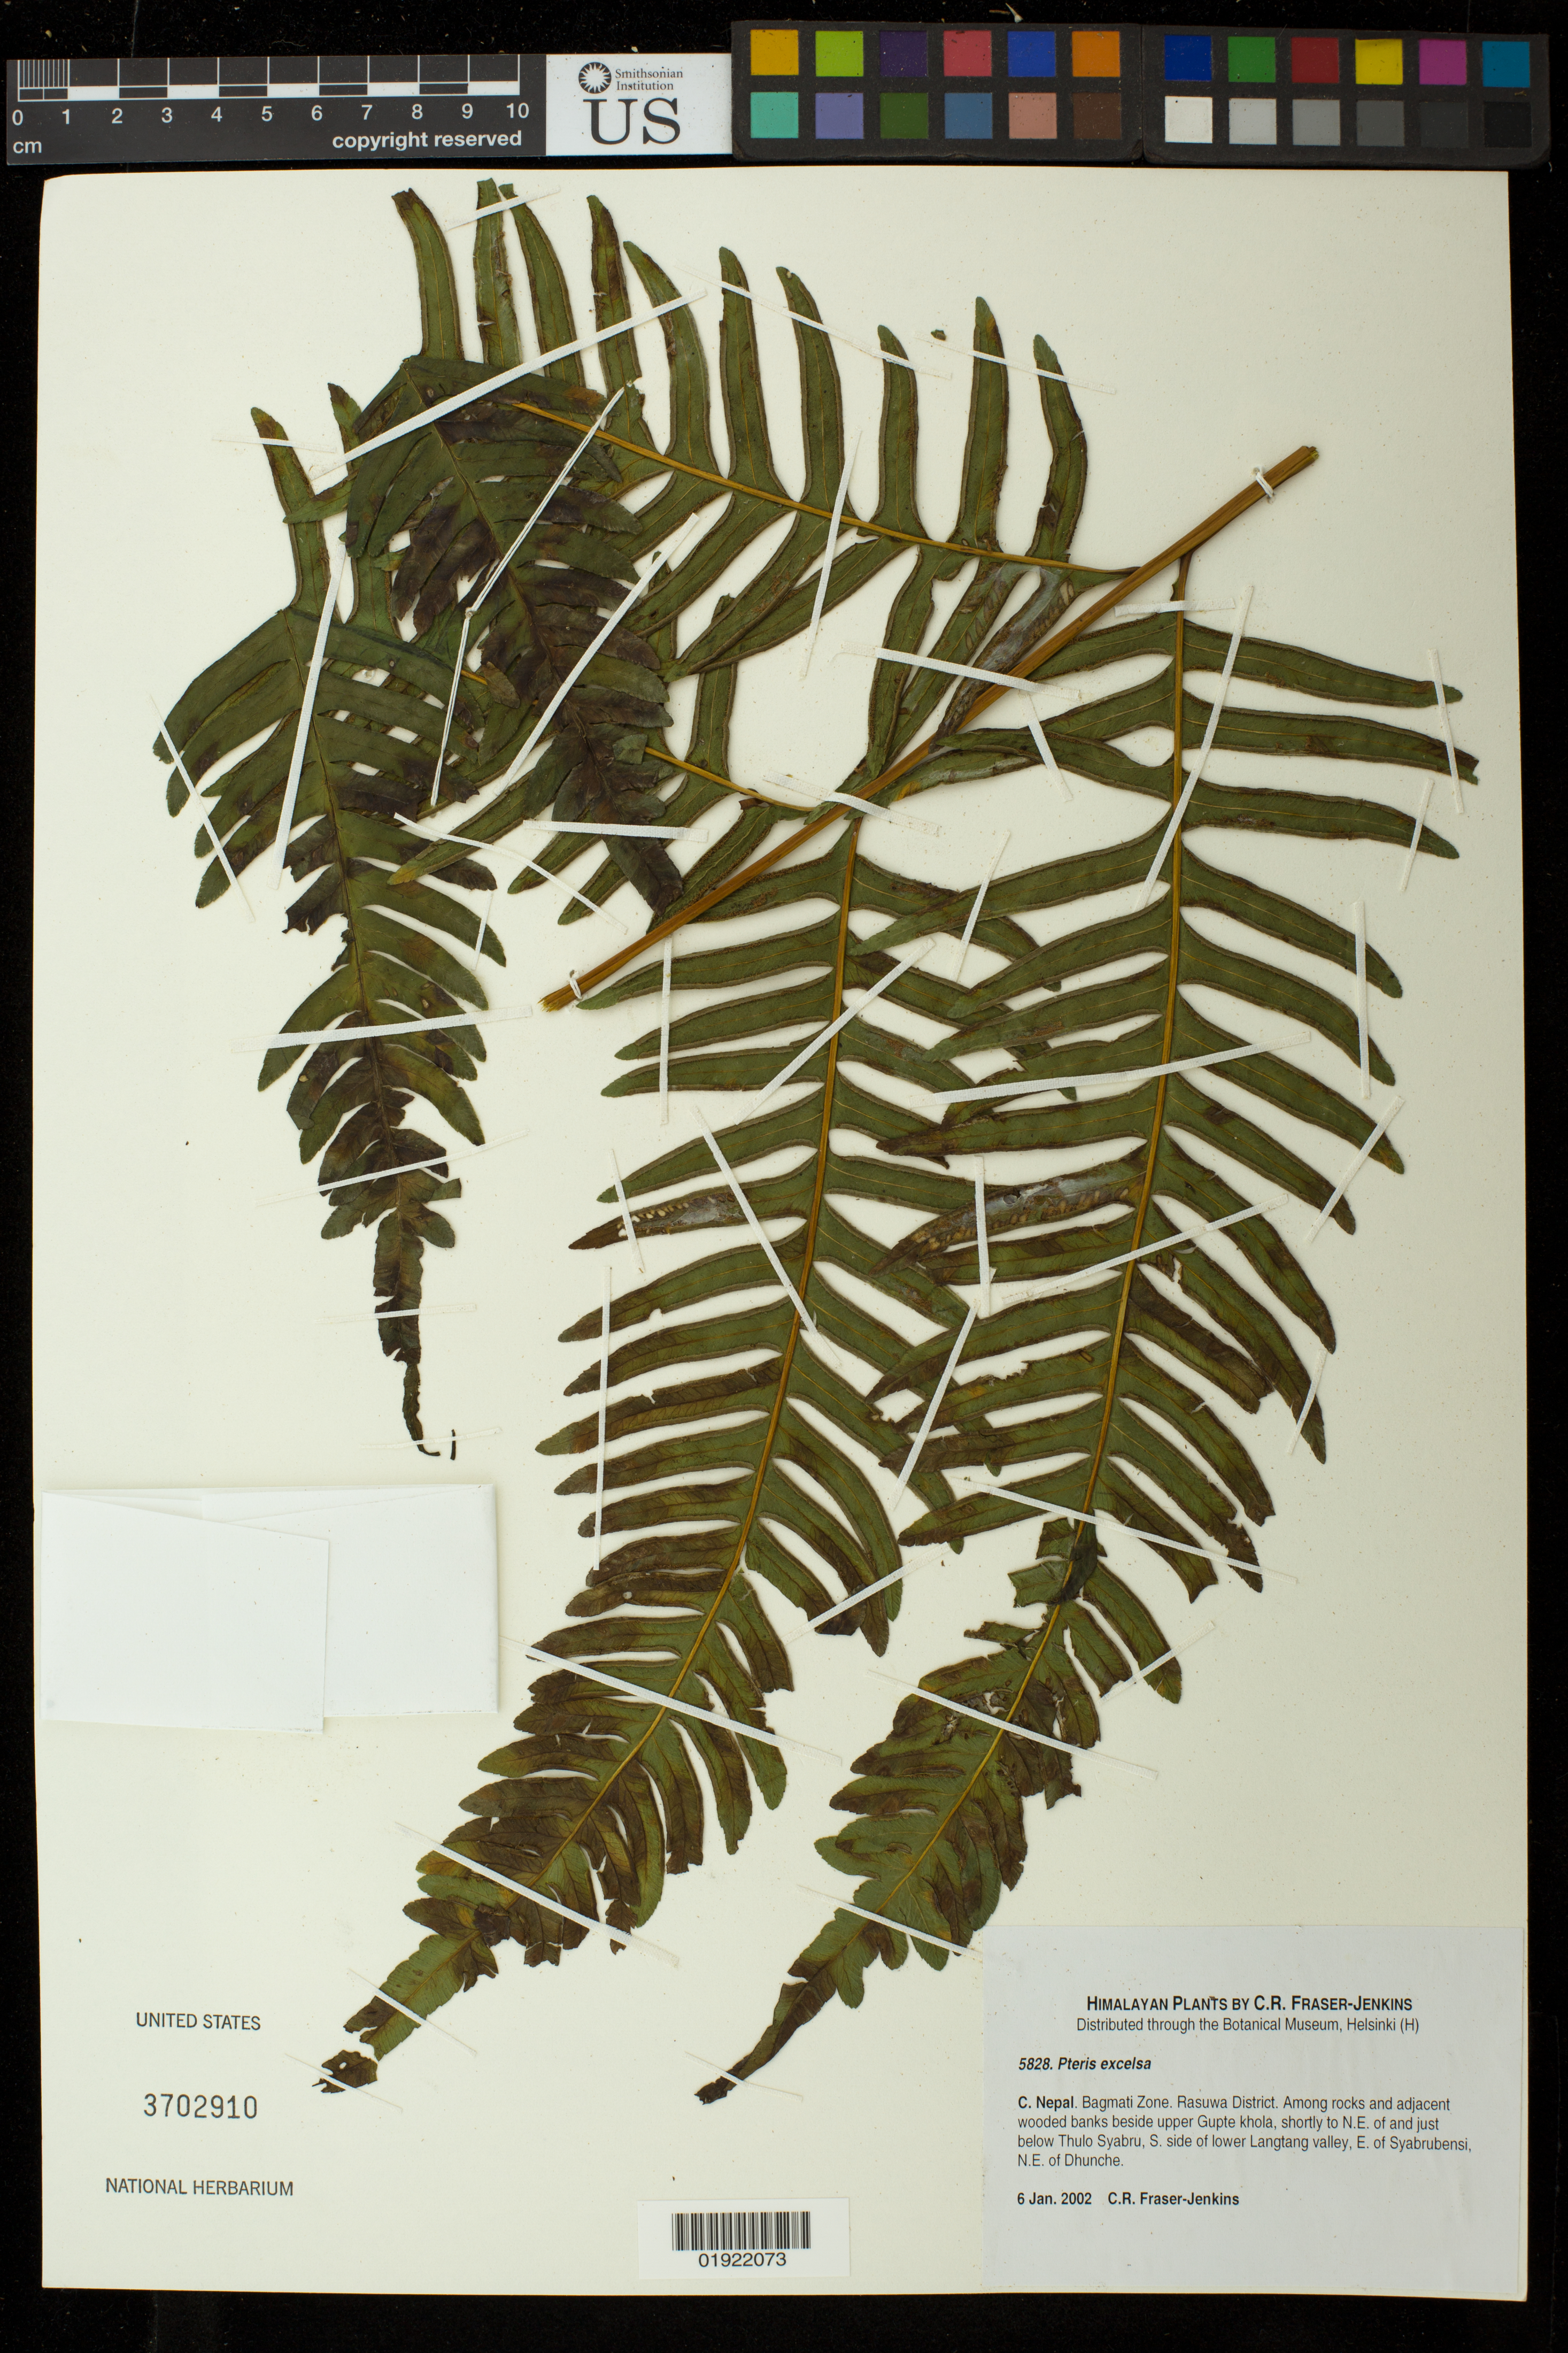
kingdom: Plantae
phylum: Tracheophyta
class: Polypodiopsida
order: Polypodiales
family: Pteridaceae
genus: Pteris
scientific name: Pteris excelsa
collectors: C. R. Fraser-Jenkins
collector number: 5828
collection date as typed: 6 Jan. 2002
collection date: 2002-01-06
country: Nepal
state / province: Bagmati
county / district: Rasuwa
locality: adjacent wooded banks besdie upper Gupte khola, shortly to N.E. of and just below Thulo Syabru, S. side of lower Langtang valley, E. of Syabrubensi, N.E. of Dhunche.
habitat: among rocks and wooded banks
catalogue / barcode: US 3702910